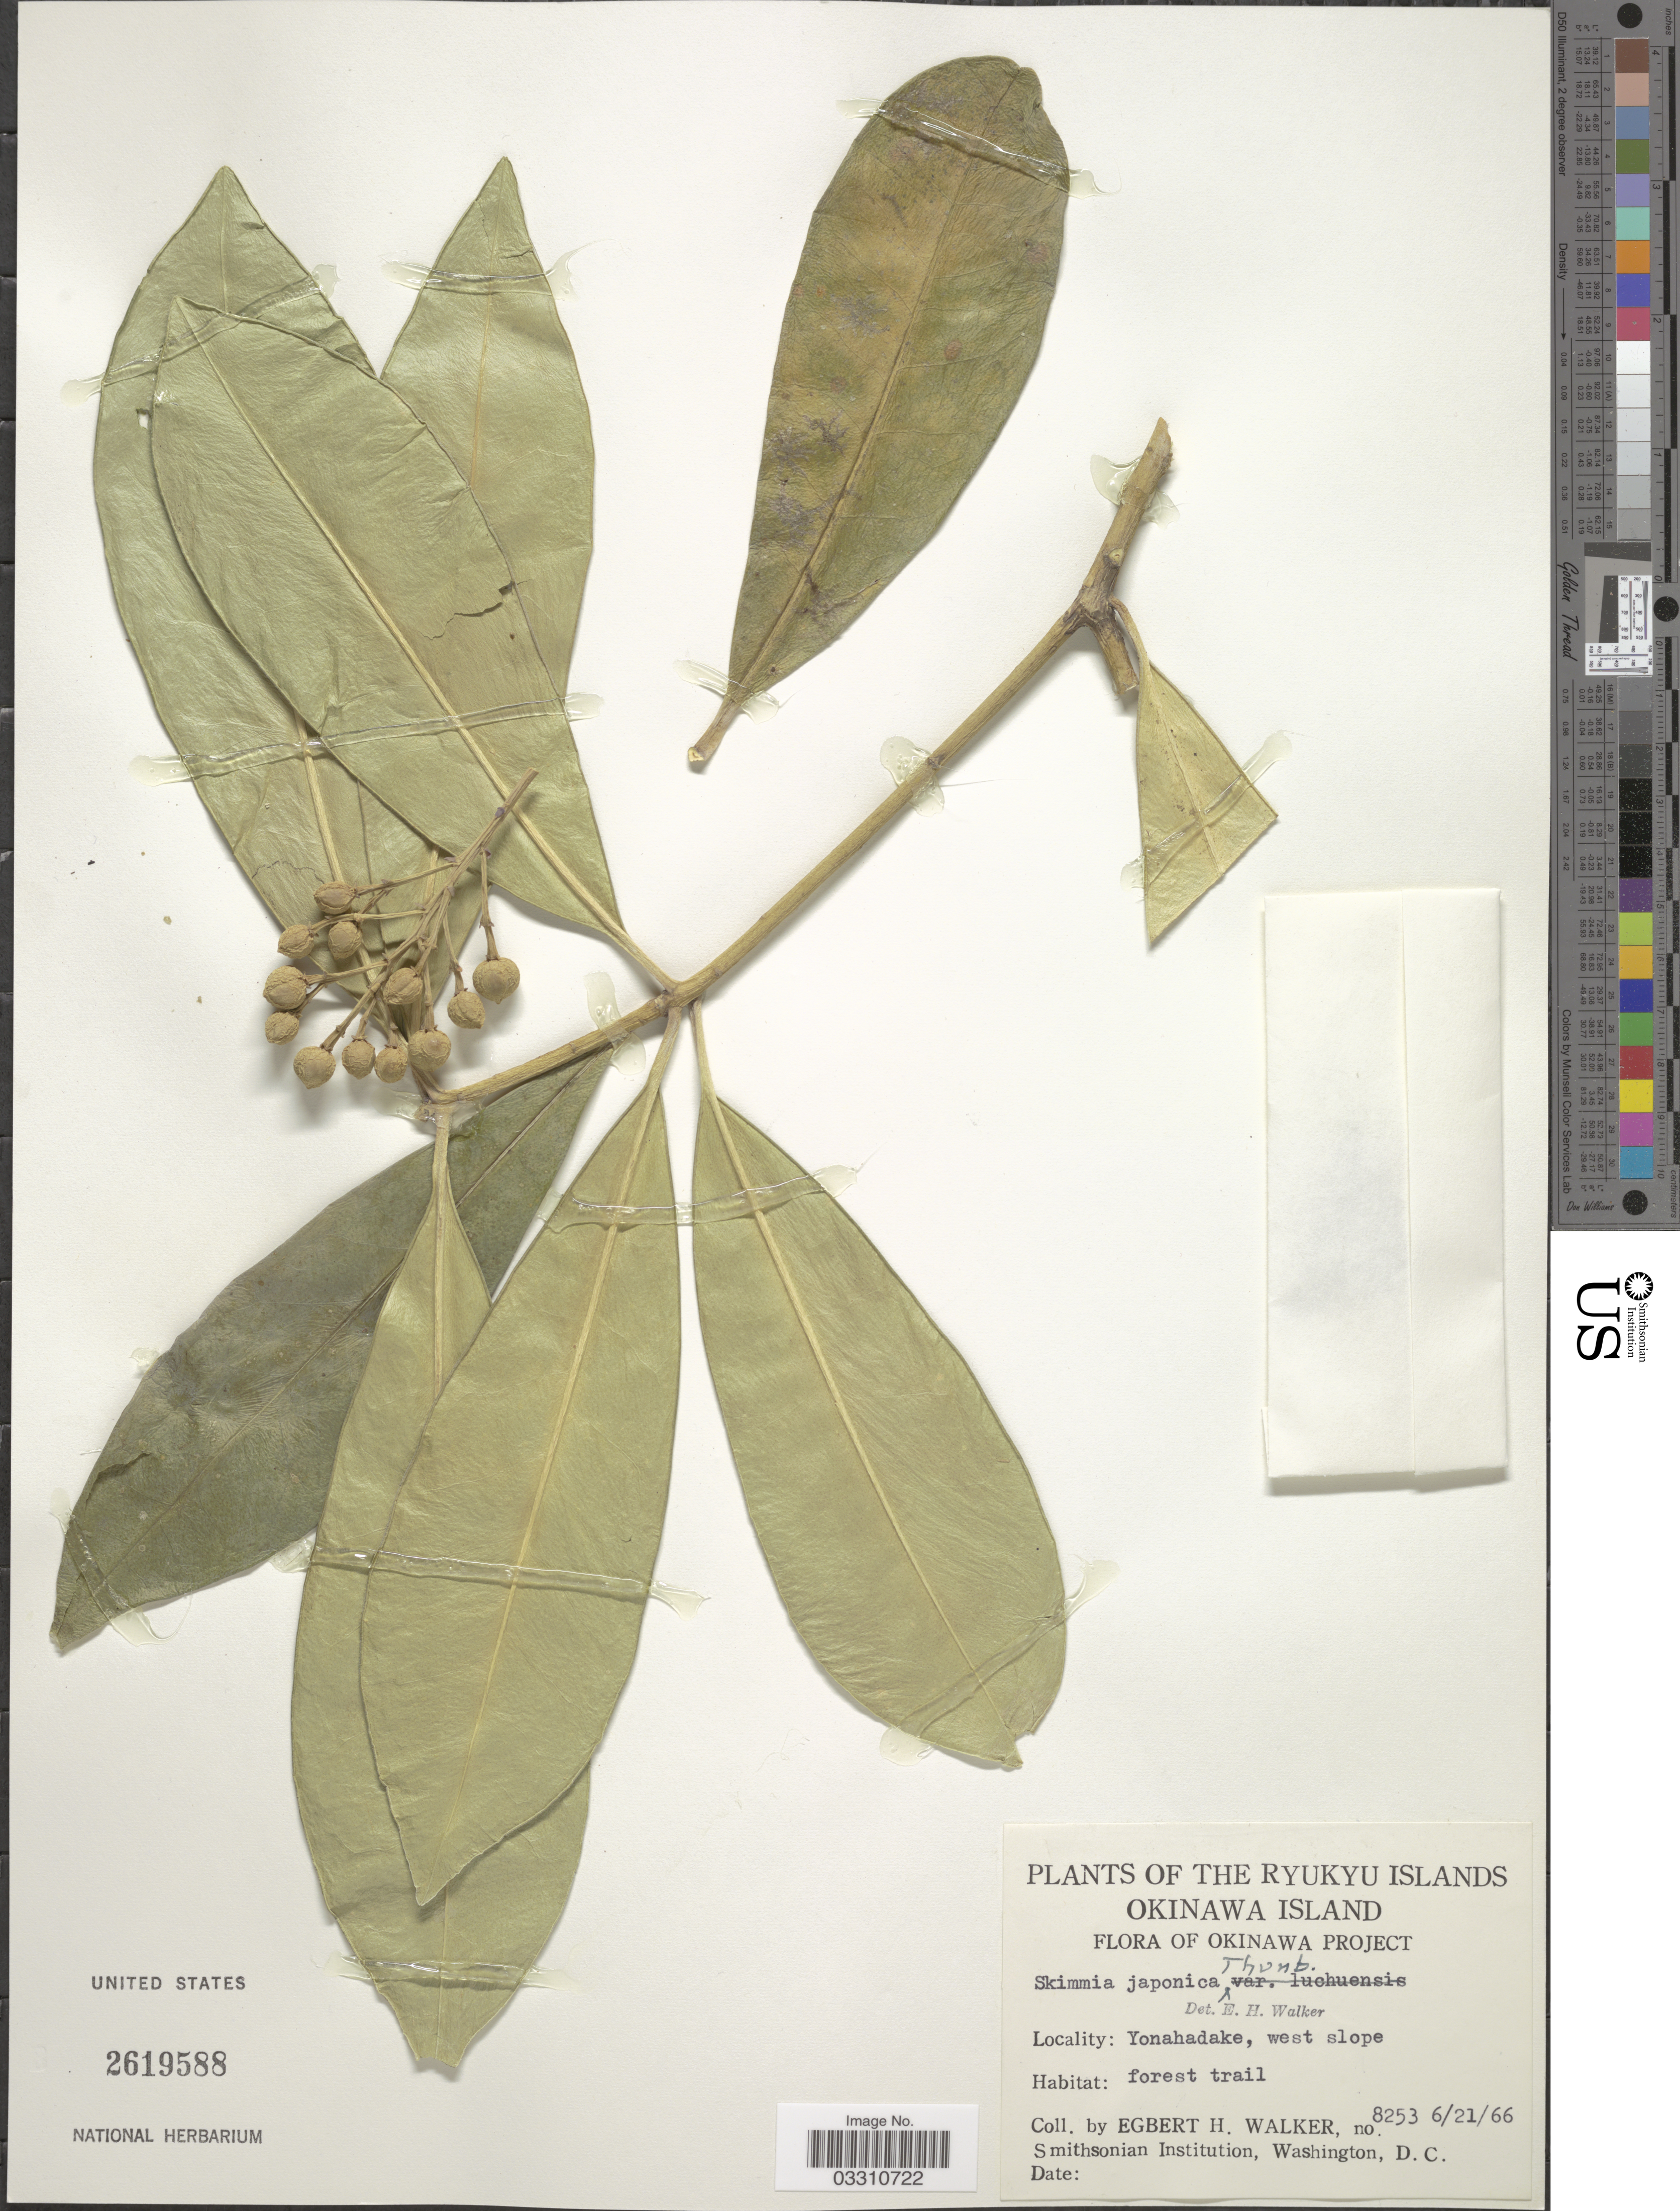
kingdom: Plantae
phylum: Tracheophyta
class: Magnoliopsida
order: Sapindales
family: Rutaceae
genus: Skimmia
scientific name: Skimmia japonica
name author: Thunb.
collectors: E. H. Walker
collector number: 8253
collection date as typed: Transcribed d/m/y: 21/6/66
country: Japan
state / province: Okinawa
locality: The Ryukyu Islands. Okinawa Island. Yonahadake, west slope.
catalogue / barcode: US 2619588